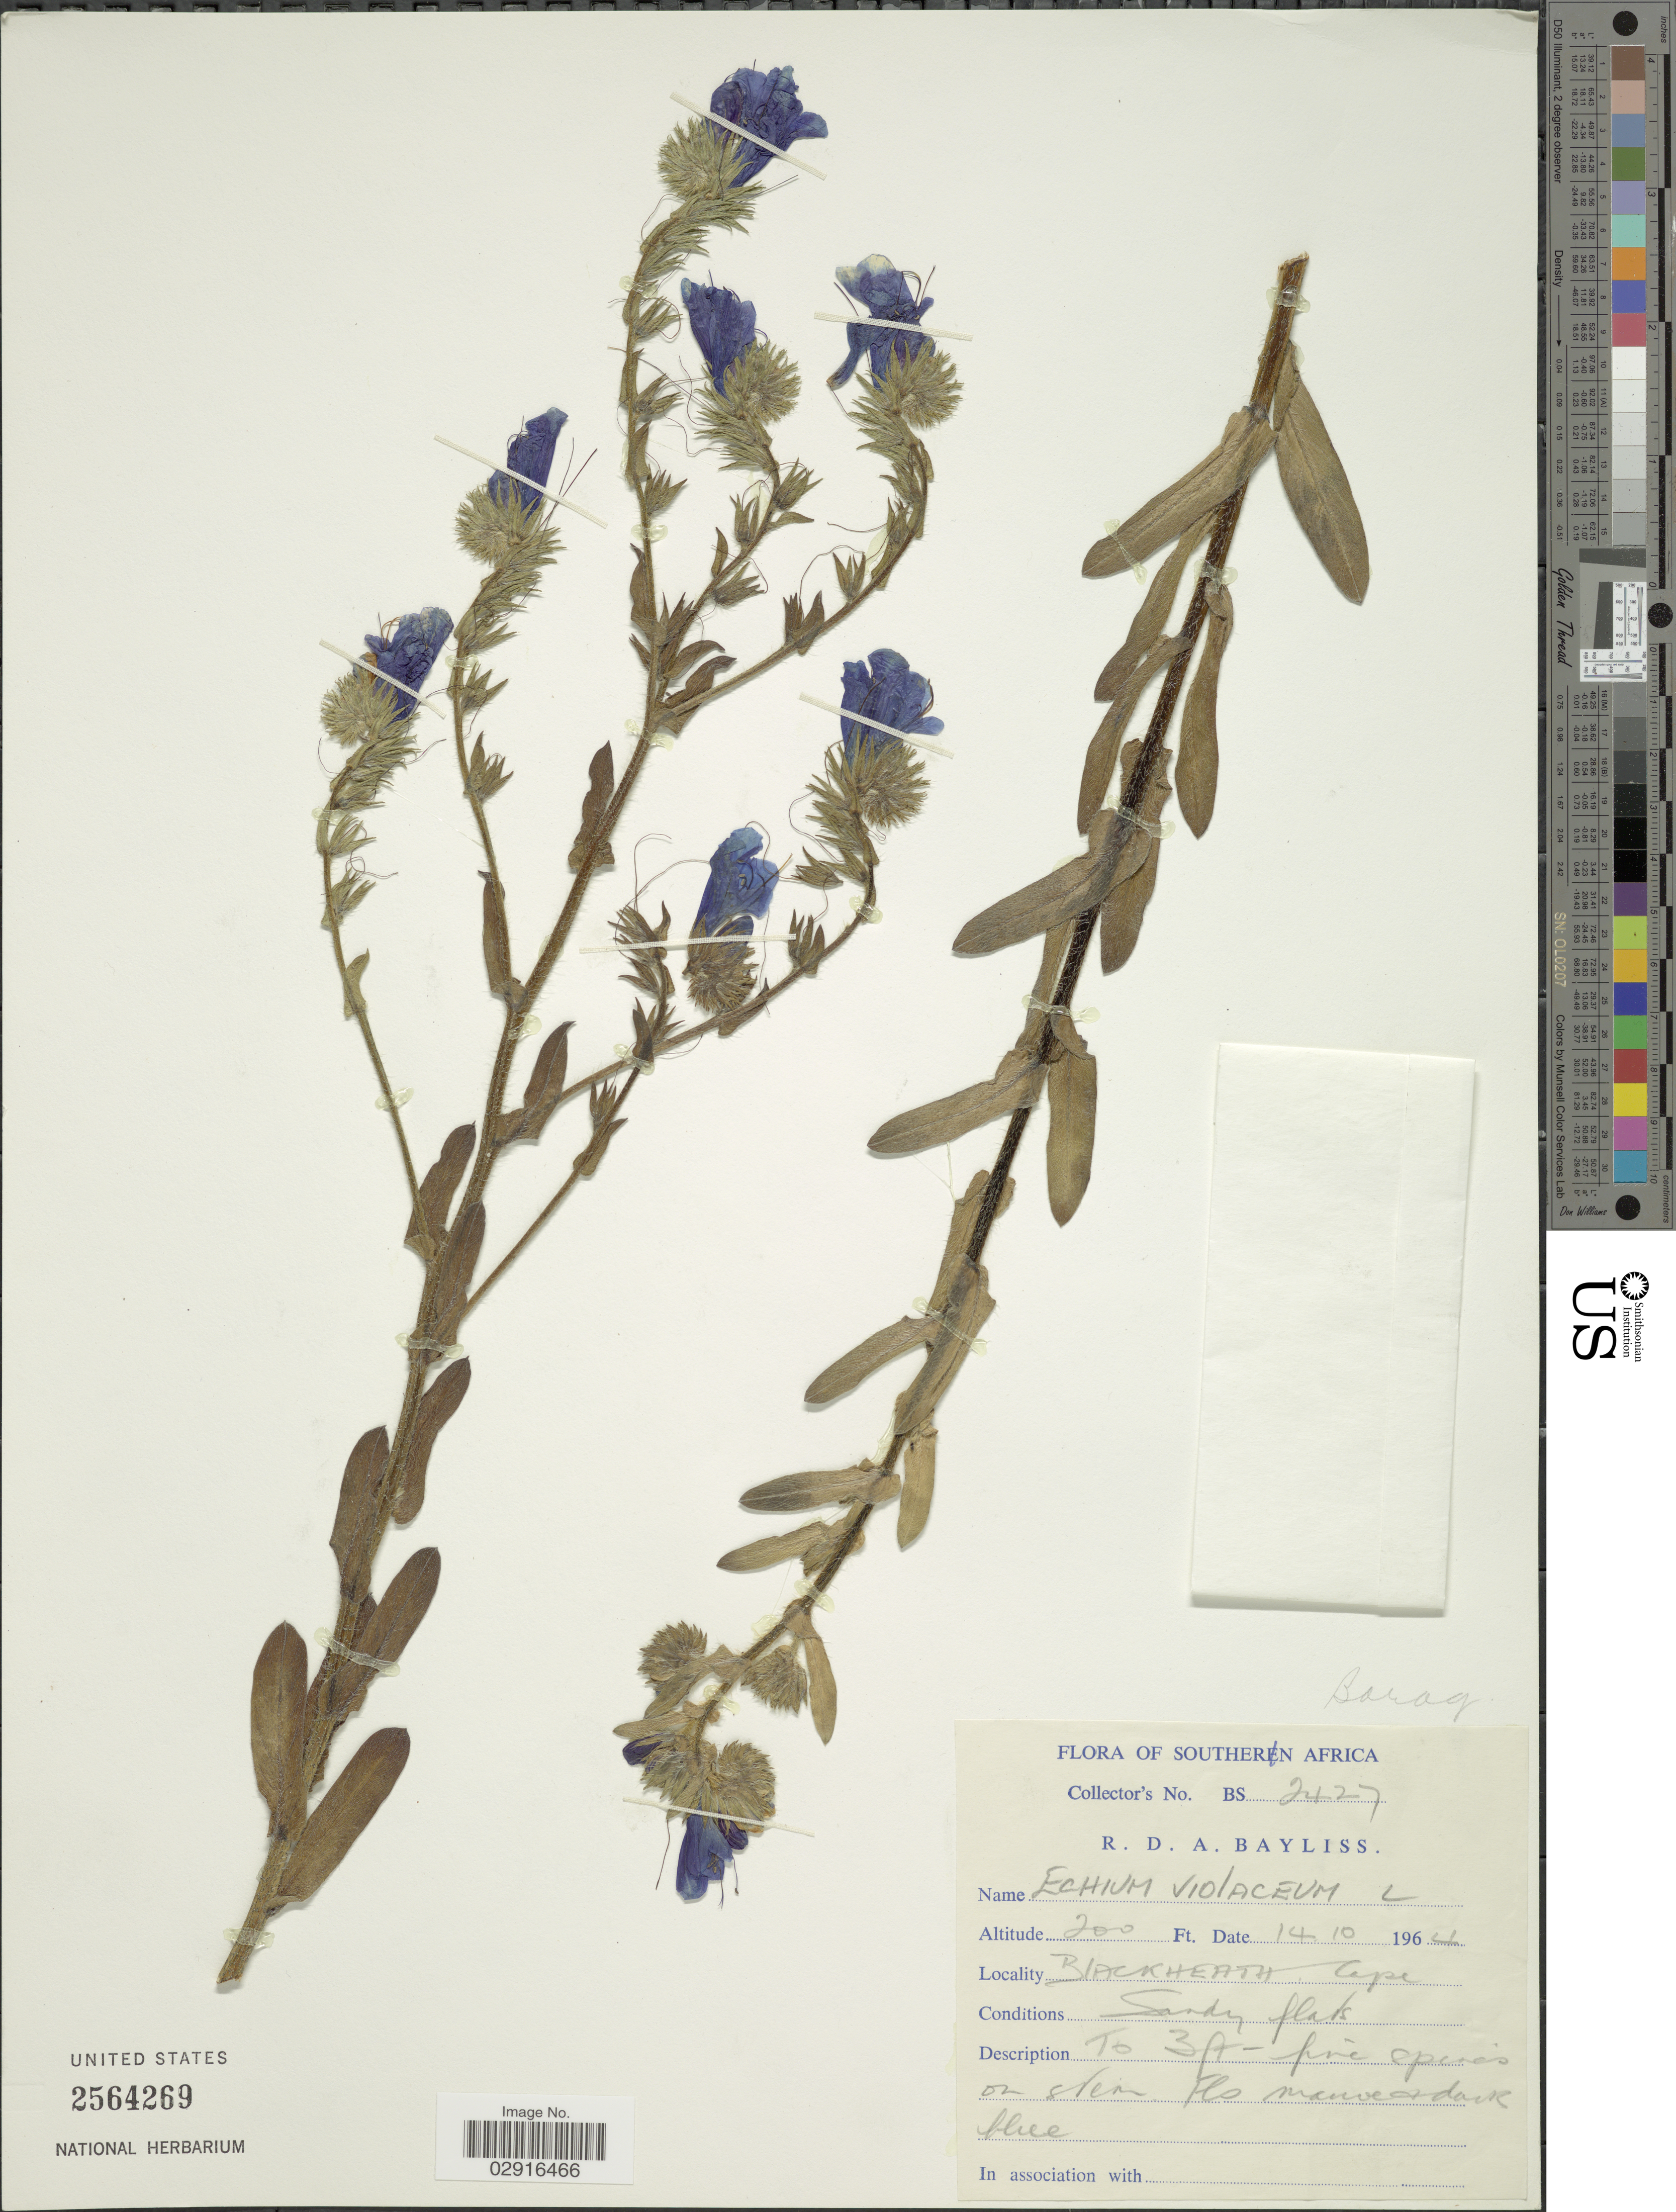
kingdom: Plantae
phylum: Tracheophyta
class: Magnoliopsida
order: Boraginales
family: Boraginaceae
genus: Echium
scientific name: Echium violaceum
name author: L.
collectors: R. Bayliss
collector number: BS 2427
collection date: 1964-10-14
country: South Africa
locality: Blackheath. Cape.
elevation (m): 61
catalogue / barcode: US 2564269